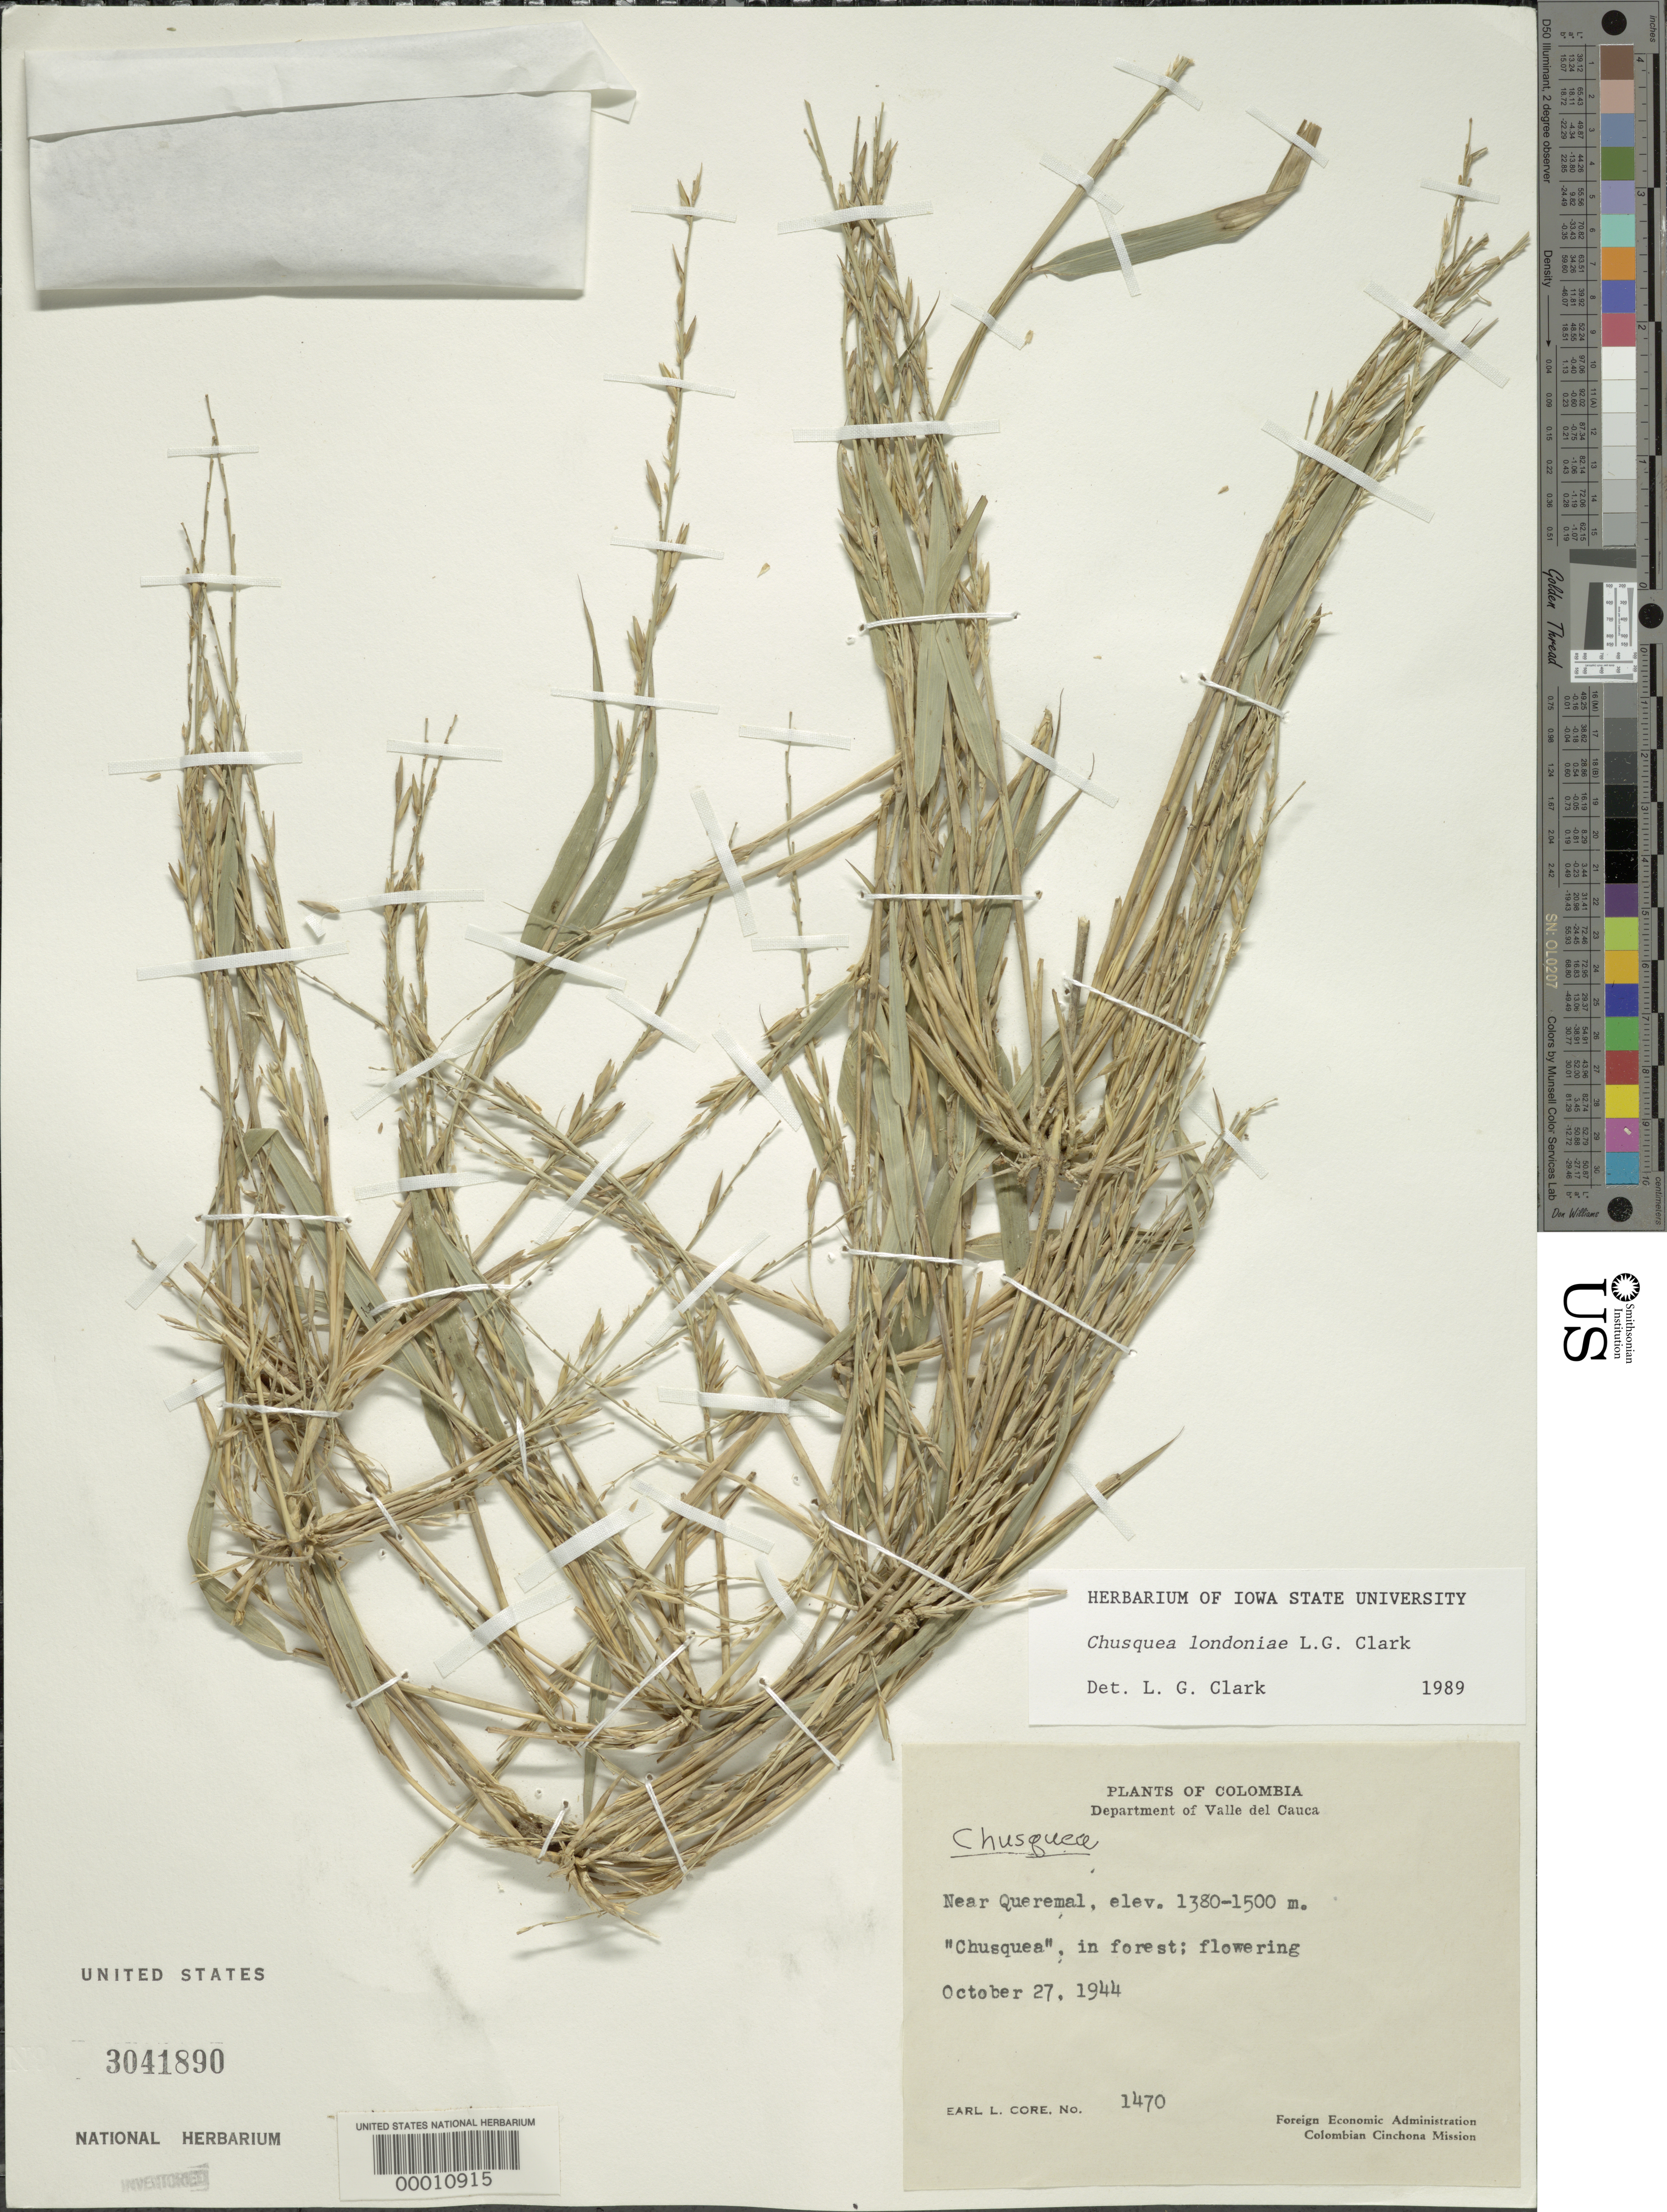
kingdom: Plantae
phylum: Tracheophyta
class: Liliopsida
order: Poales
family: Poaceae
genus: Chusquea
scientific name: Chusquea londoniae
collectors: E. L. Core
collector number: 1470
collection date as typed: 27 Oct 1944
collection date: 1944-10-27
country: Colombia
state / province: Cauca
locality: Queremal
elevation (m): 1380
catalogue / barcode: US 3041890